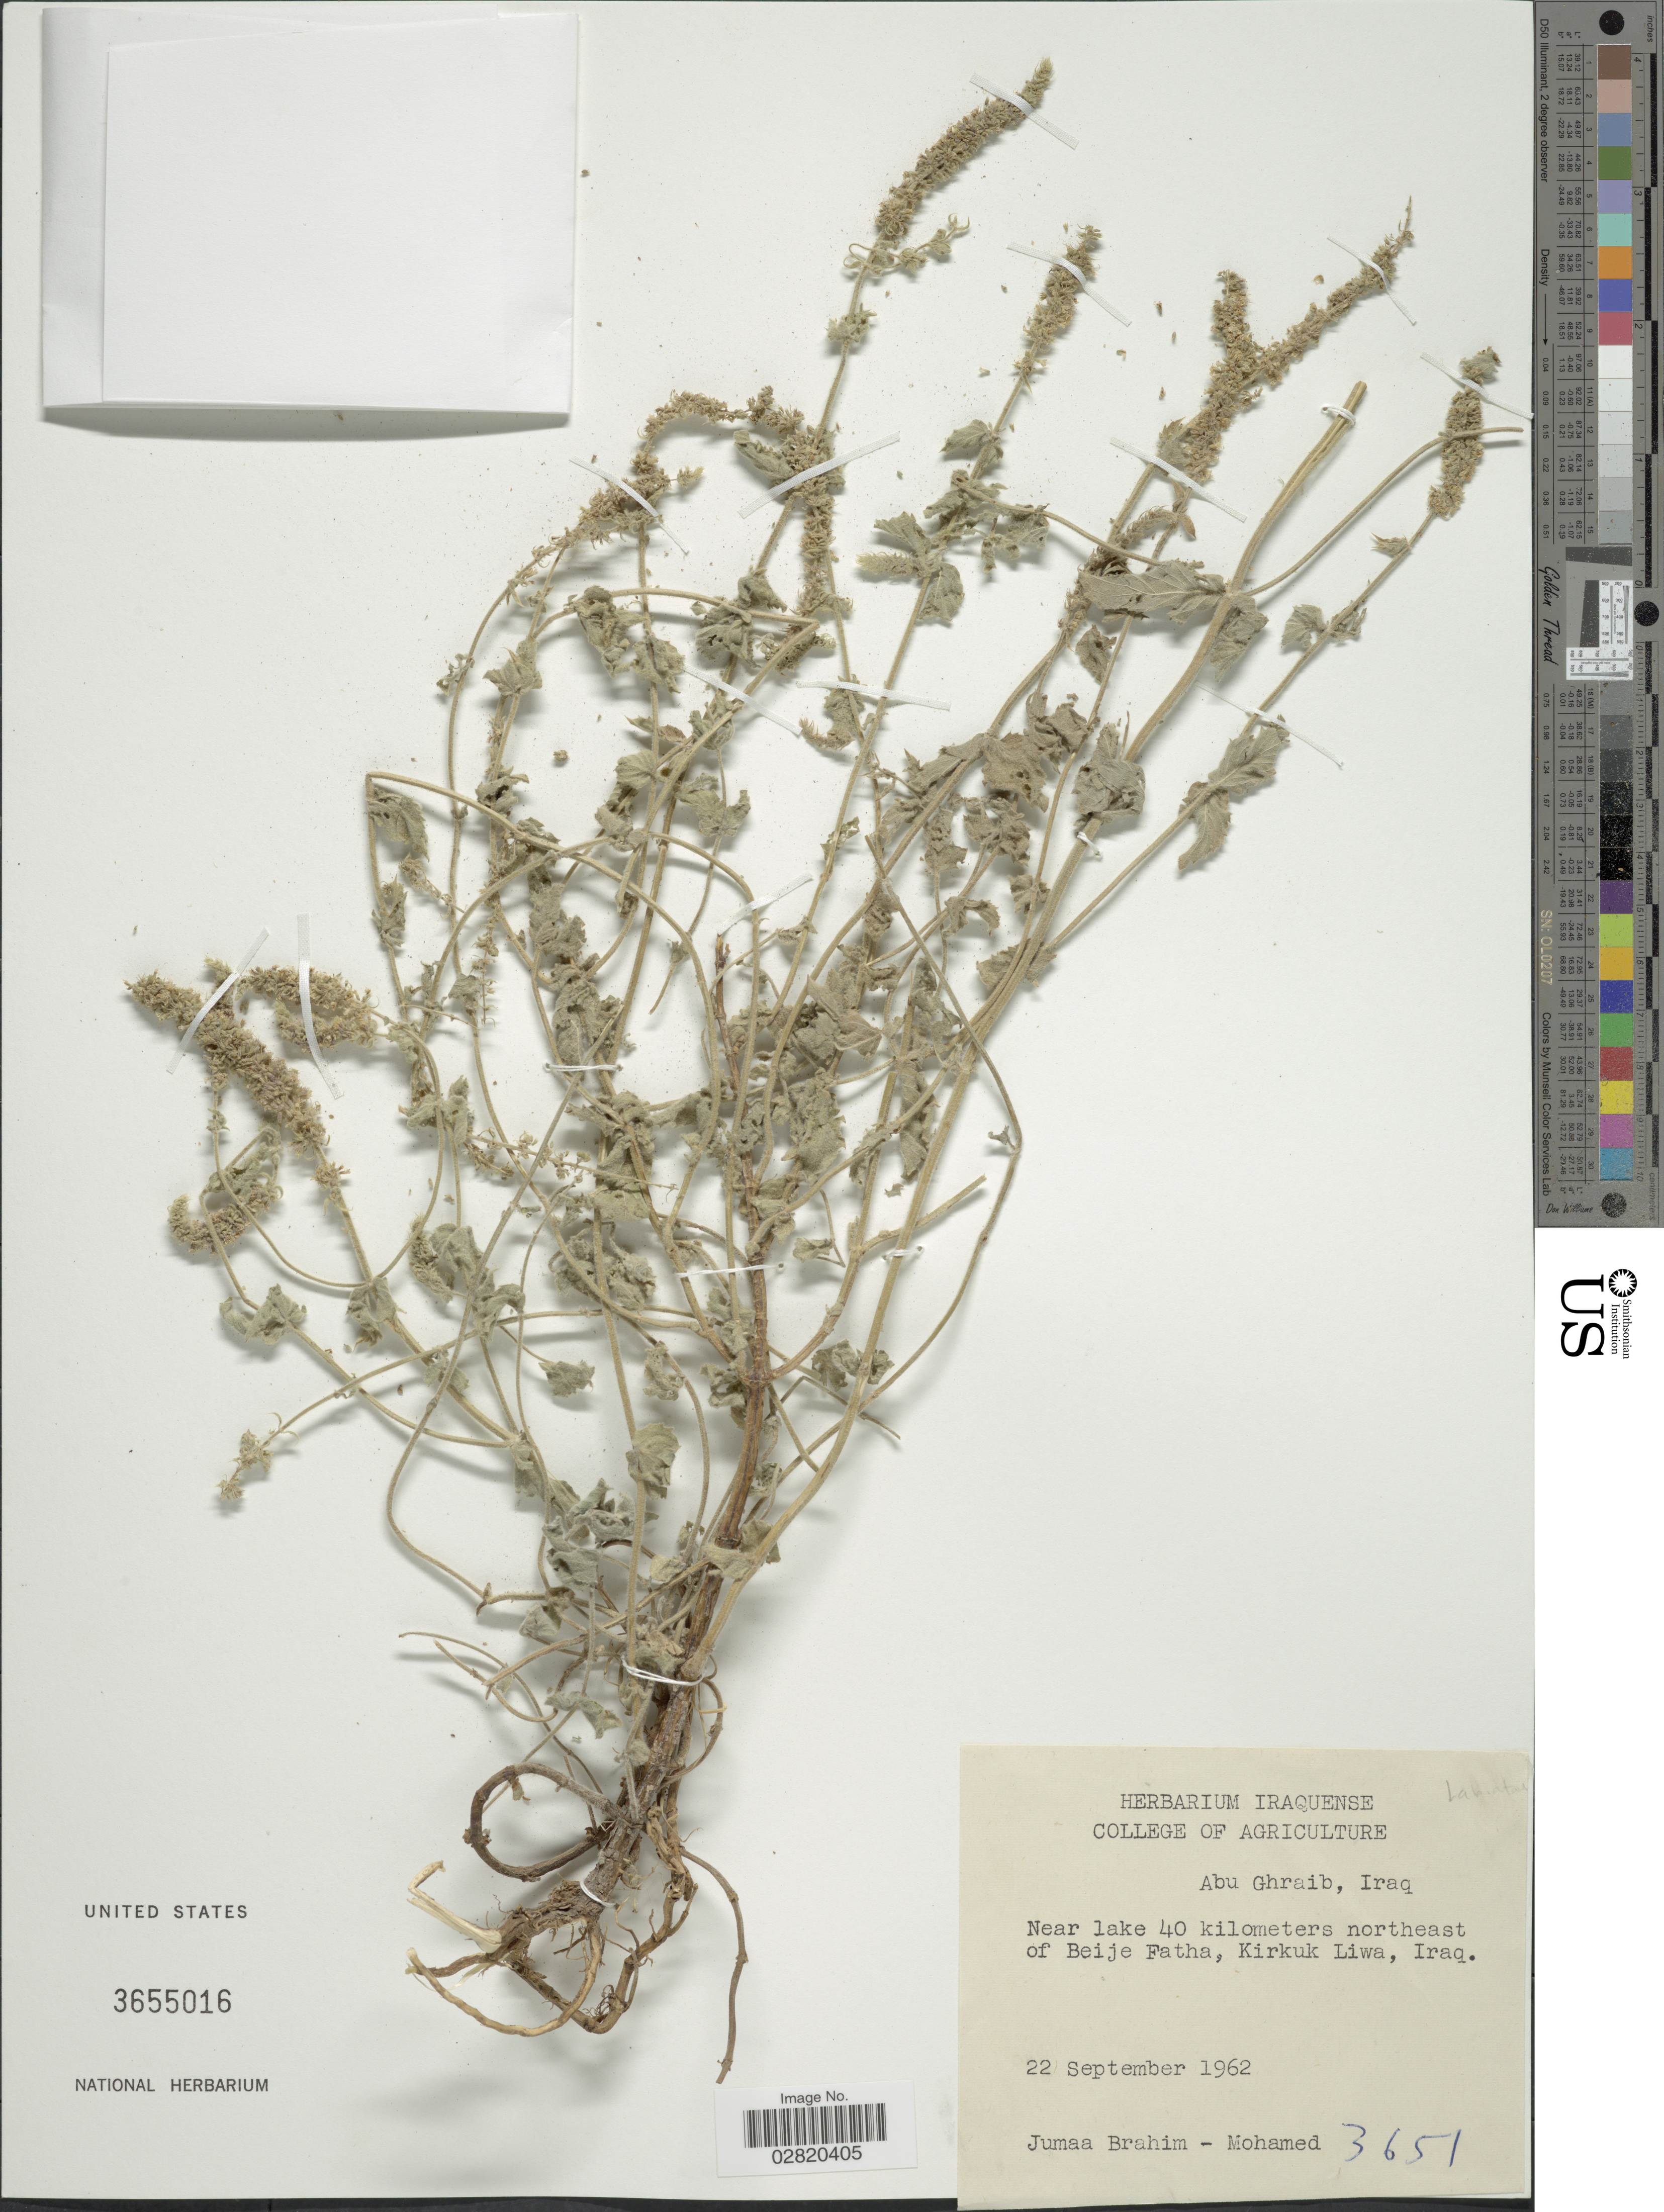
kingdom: Plantae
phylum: Tracheophyta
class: Magnoliopsida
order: Lamiales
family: Lamiaceae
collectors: J. B. Mohamed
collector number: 3651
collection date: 1962-09-22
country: Iraq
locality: Abu Ghraib. Near lake 40 kilomters northeast of Beije Fatha, Kirkuk Liwa.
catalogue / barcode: US 3665016